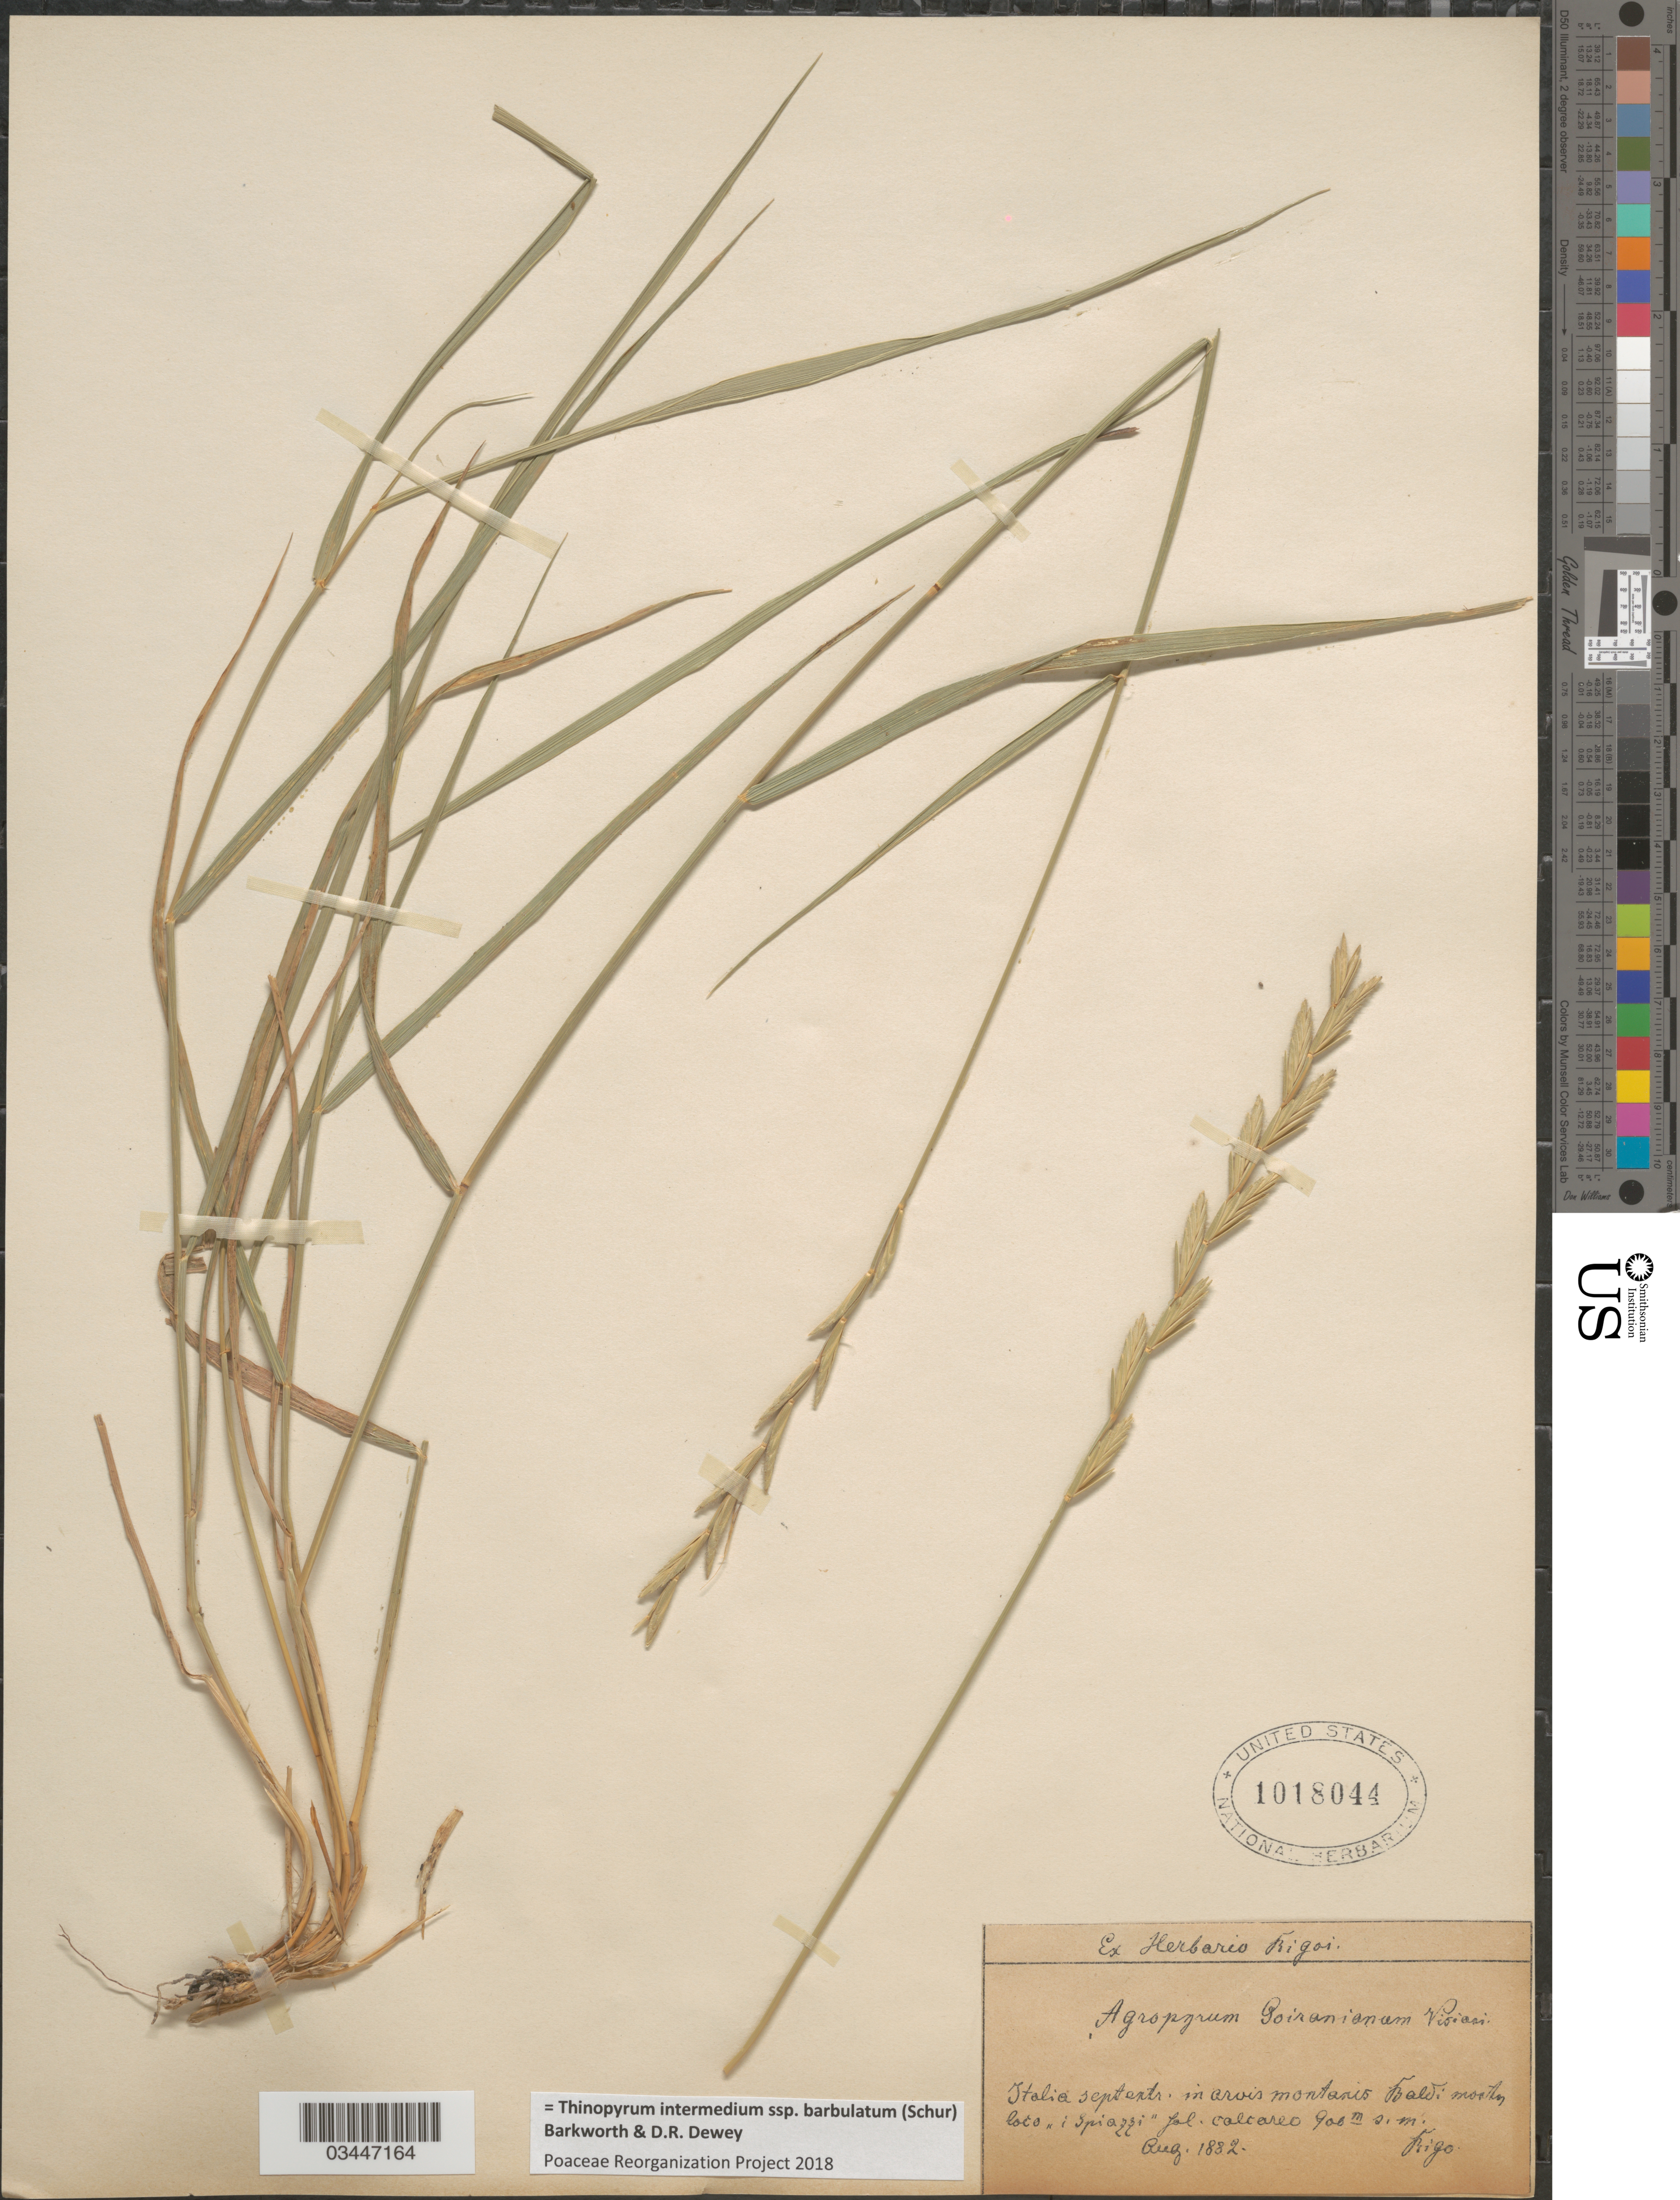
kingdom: Plantae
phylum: Tracheophyta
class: Liliopsida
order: Poales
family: Poaceae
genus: Thinopyrum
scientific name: Thinopyrum intermedium subsp. barbulatum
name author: (Schur) Barkworth & Dewey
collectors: -- Rigo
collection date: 1832-08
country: Italy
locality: Italia septentr. in arvis montanis Baldi montis loco "i Spiazzi" sol. calcareo.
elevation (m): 900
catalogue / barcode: US 1018044